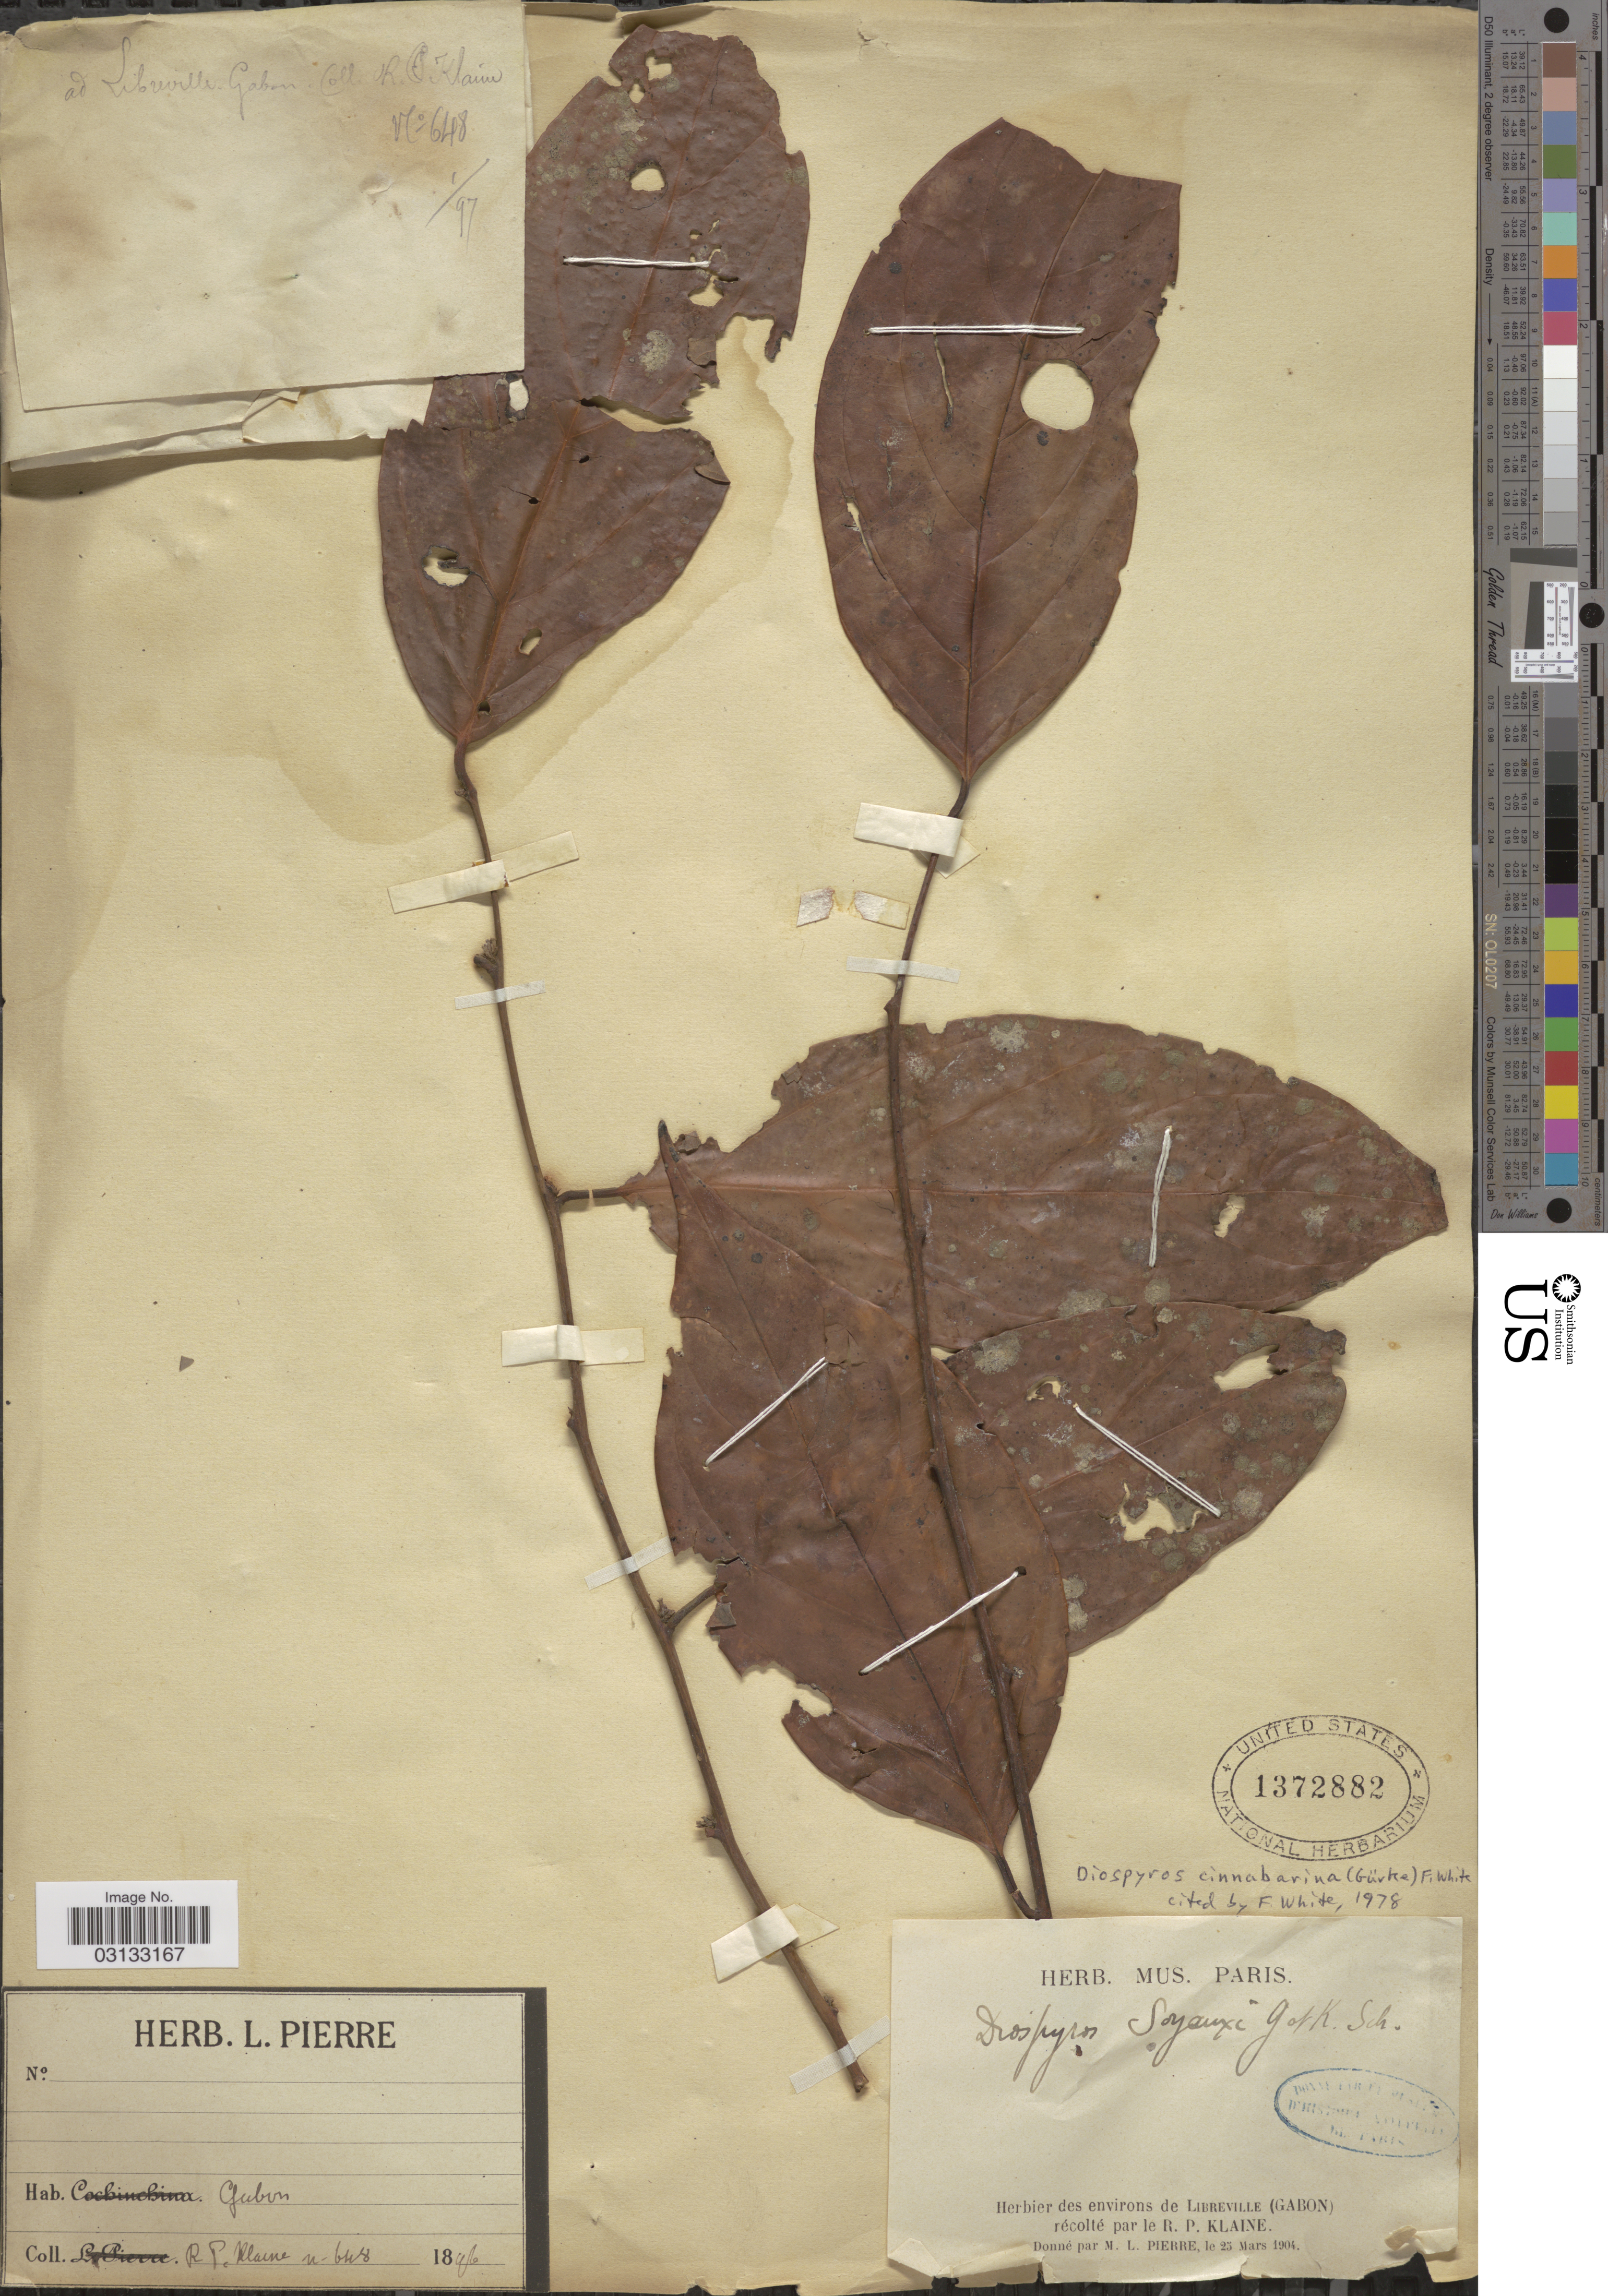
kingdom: Plantae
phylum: Tracheophyta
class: Magnoliopsida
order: Ericales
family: Ebenaceae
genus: Diospyros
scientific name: Diospyros cinnabarina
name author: (Gürke) F. White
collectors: R. Klaine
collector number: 648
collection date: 1896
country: Gabon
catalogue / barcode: US 1372882